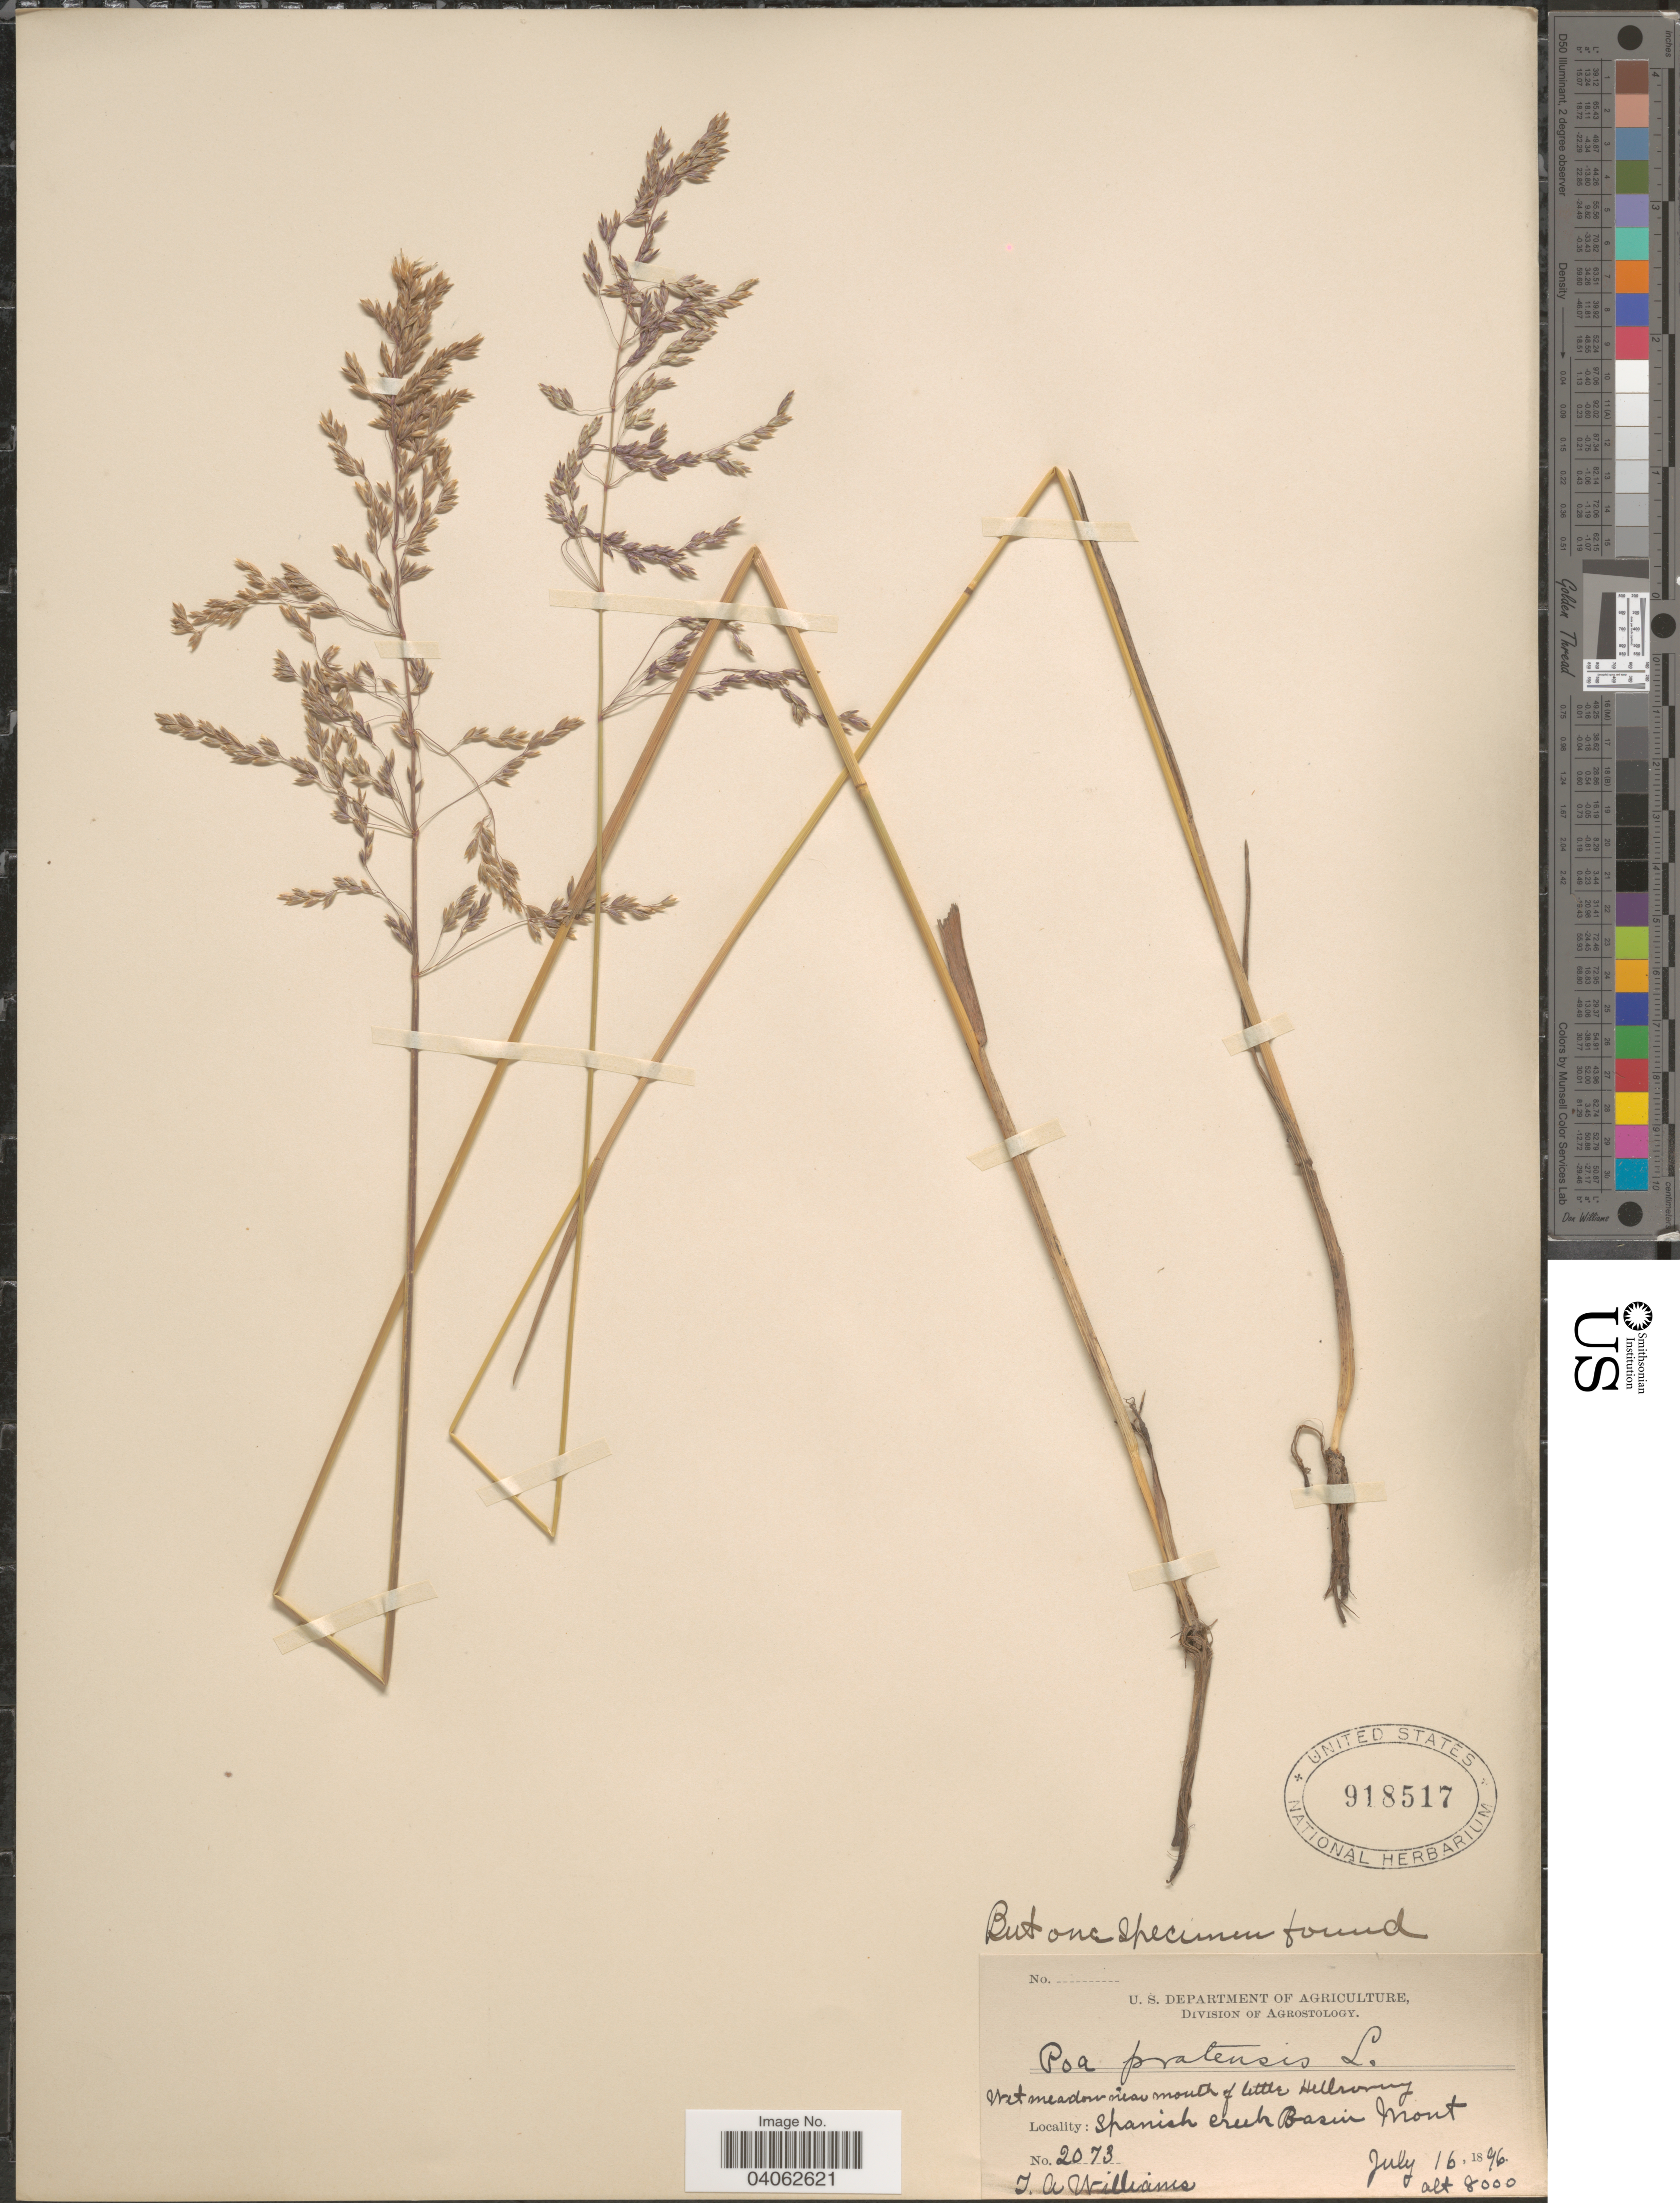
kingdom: Plantae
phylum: Tracheophyta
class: Liliopsida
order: Poales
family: Poaceae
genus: Poa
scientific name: Poa pratensis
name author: L.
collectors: T. Williams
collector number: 2073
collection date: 1896-07-16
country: United States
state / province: Montana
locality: Wet meadow near mouth of Little Hellroaring. Spanish Creek Basin.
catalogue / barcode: US 918517